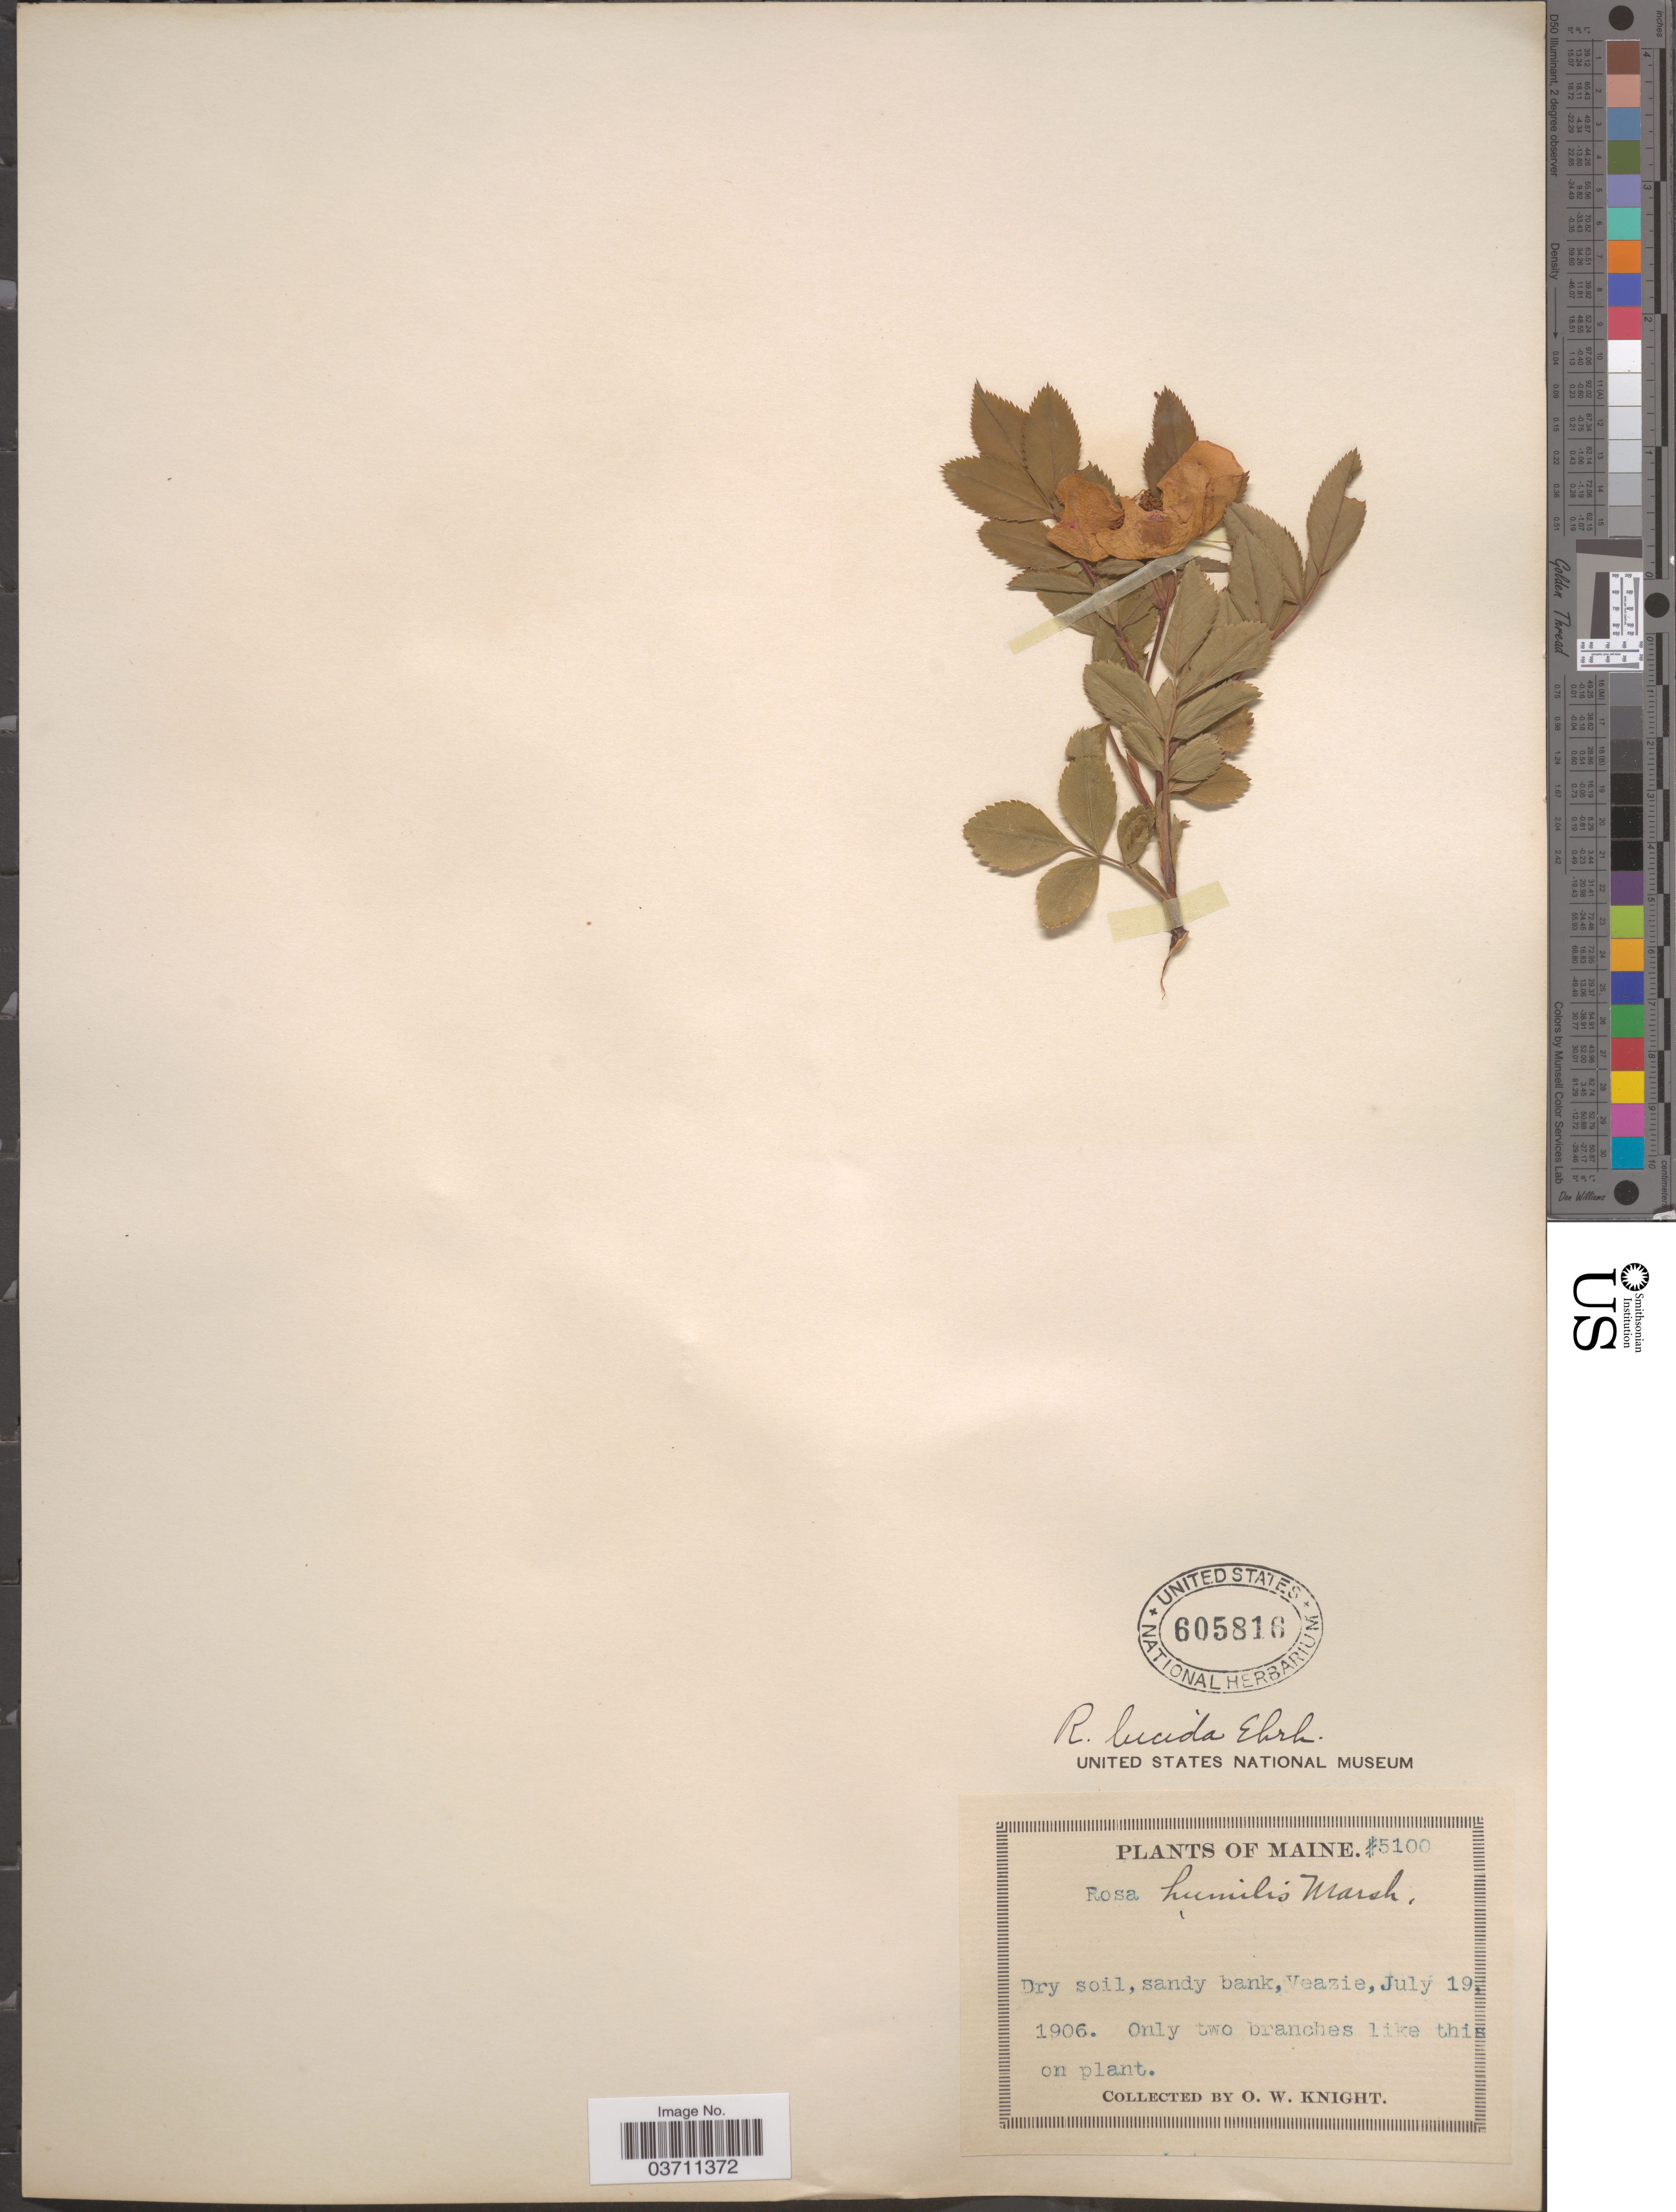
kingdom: Plantae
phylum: Tracheophyta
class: Magnoliopsida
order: Rosales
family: Rosaceae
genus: Rosa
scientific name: Rosa lucida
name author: Meehan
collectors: O. Knight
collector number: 5100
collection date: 1906-07-19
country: United States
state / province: Maine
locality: Veazie.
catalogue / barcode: US 605816